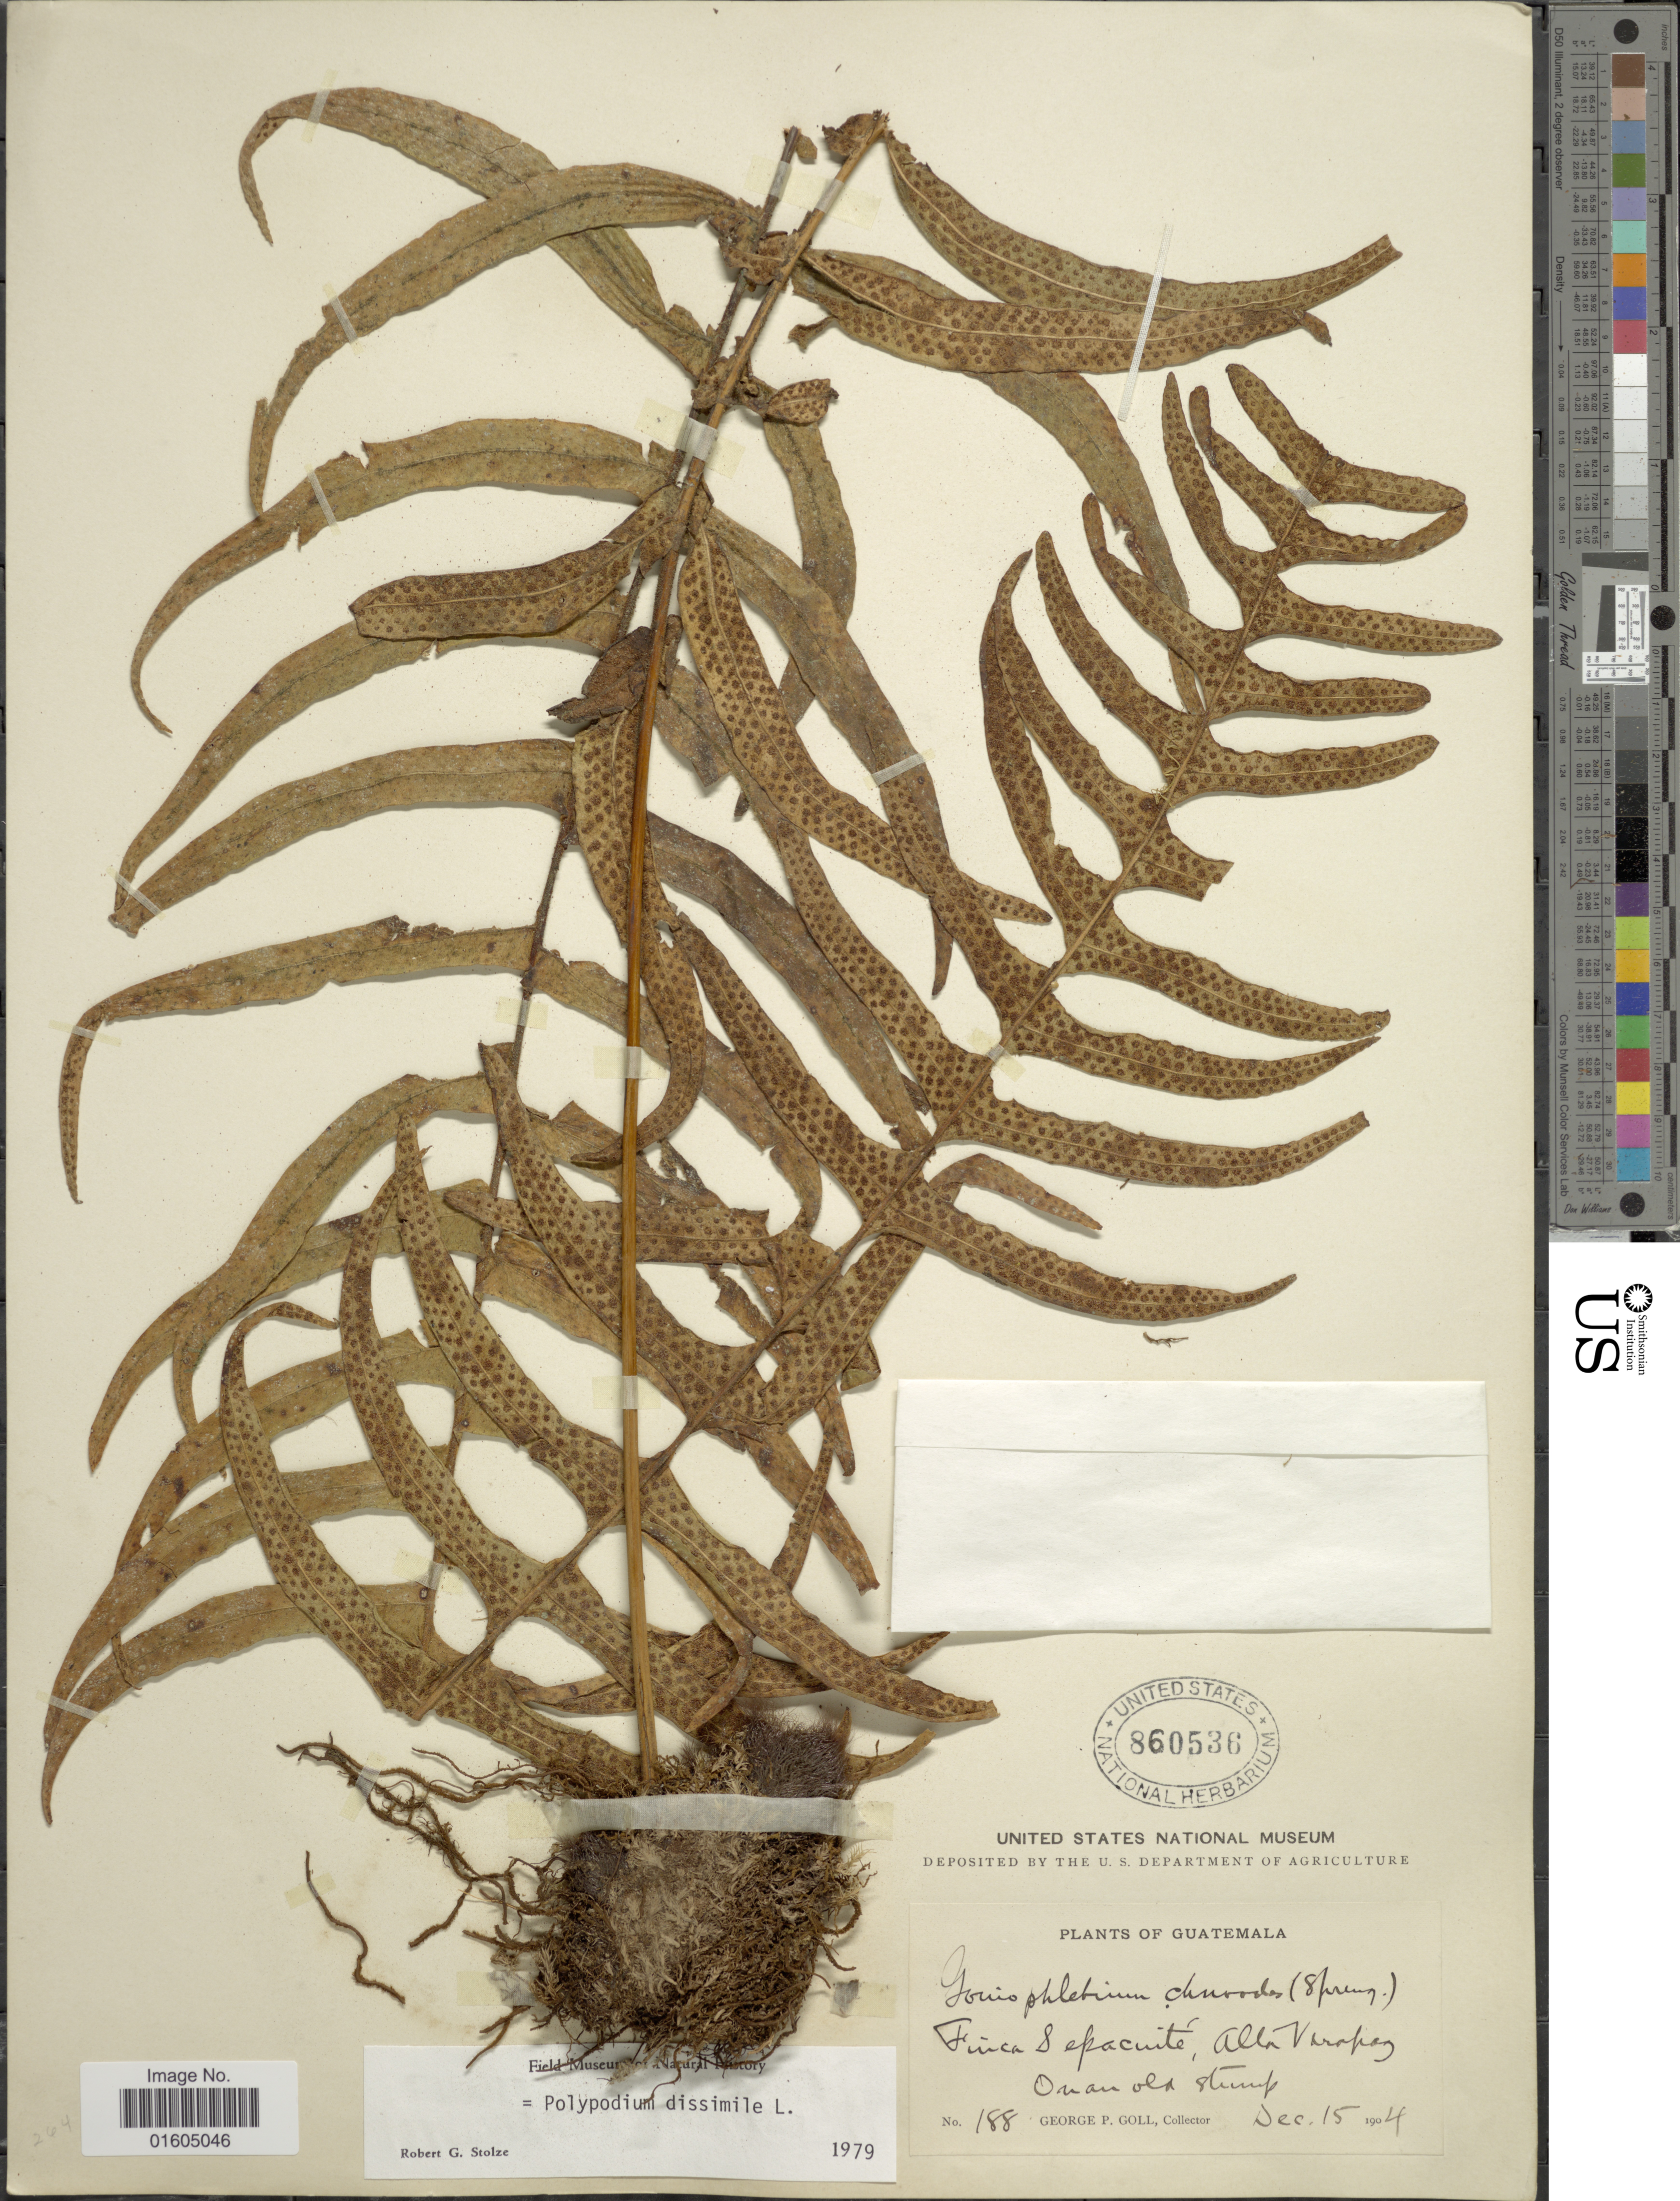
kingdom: Plantae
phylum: Tracheophyta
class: Polypodiopsida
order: Polypodiales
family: Polypodiaceae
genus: Serpocaulon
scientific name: Serpocaulon dissimile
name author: (L.) A.R. Sm.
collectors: G. P. Goll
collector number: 188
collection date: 1904-12-15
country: Guatemala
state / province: Alta Verapaz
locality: Guatemala, Finca Sepacuite, Alta Verapaz. On an old stump.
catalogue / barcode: US 860536